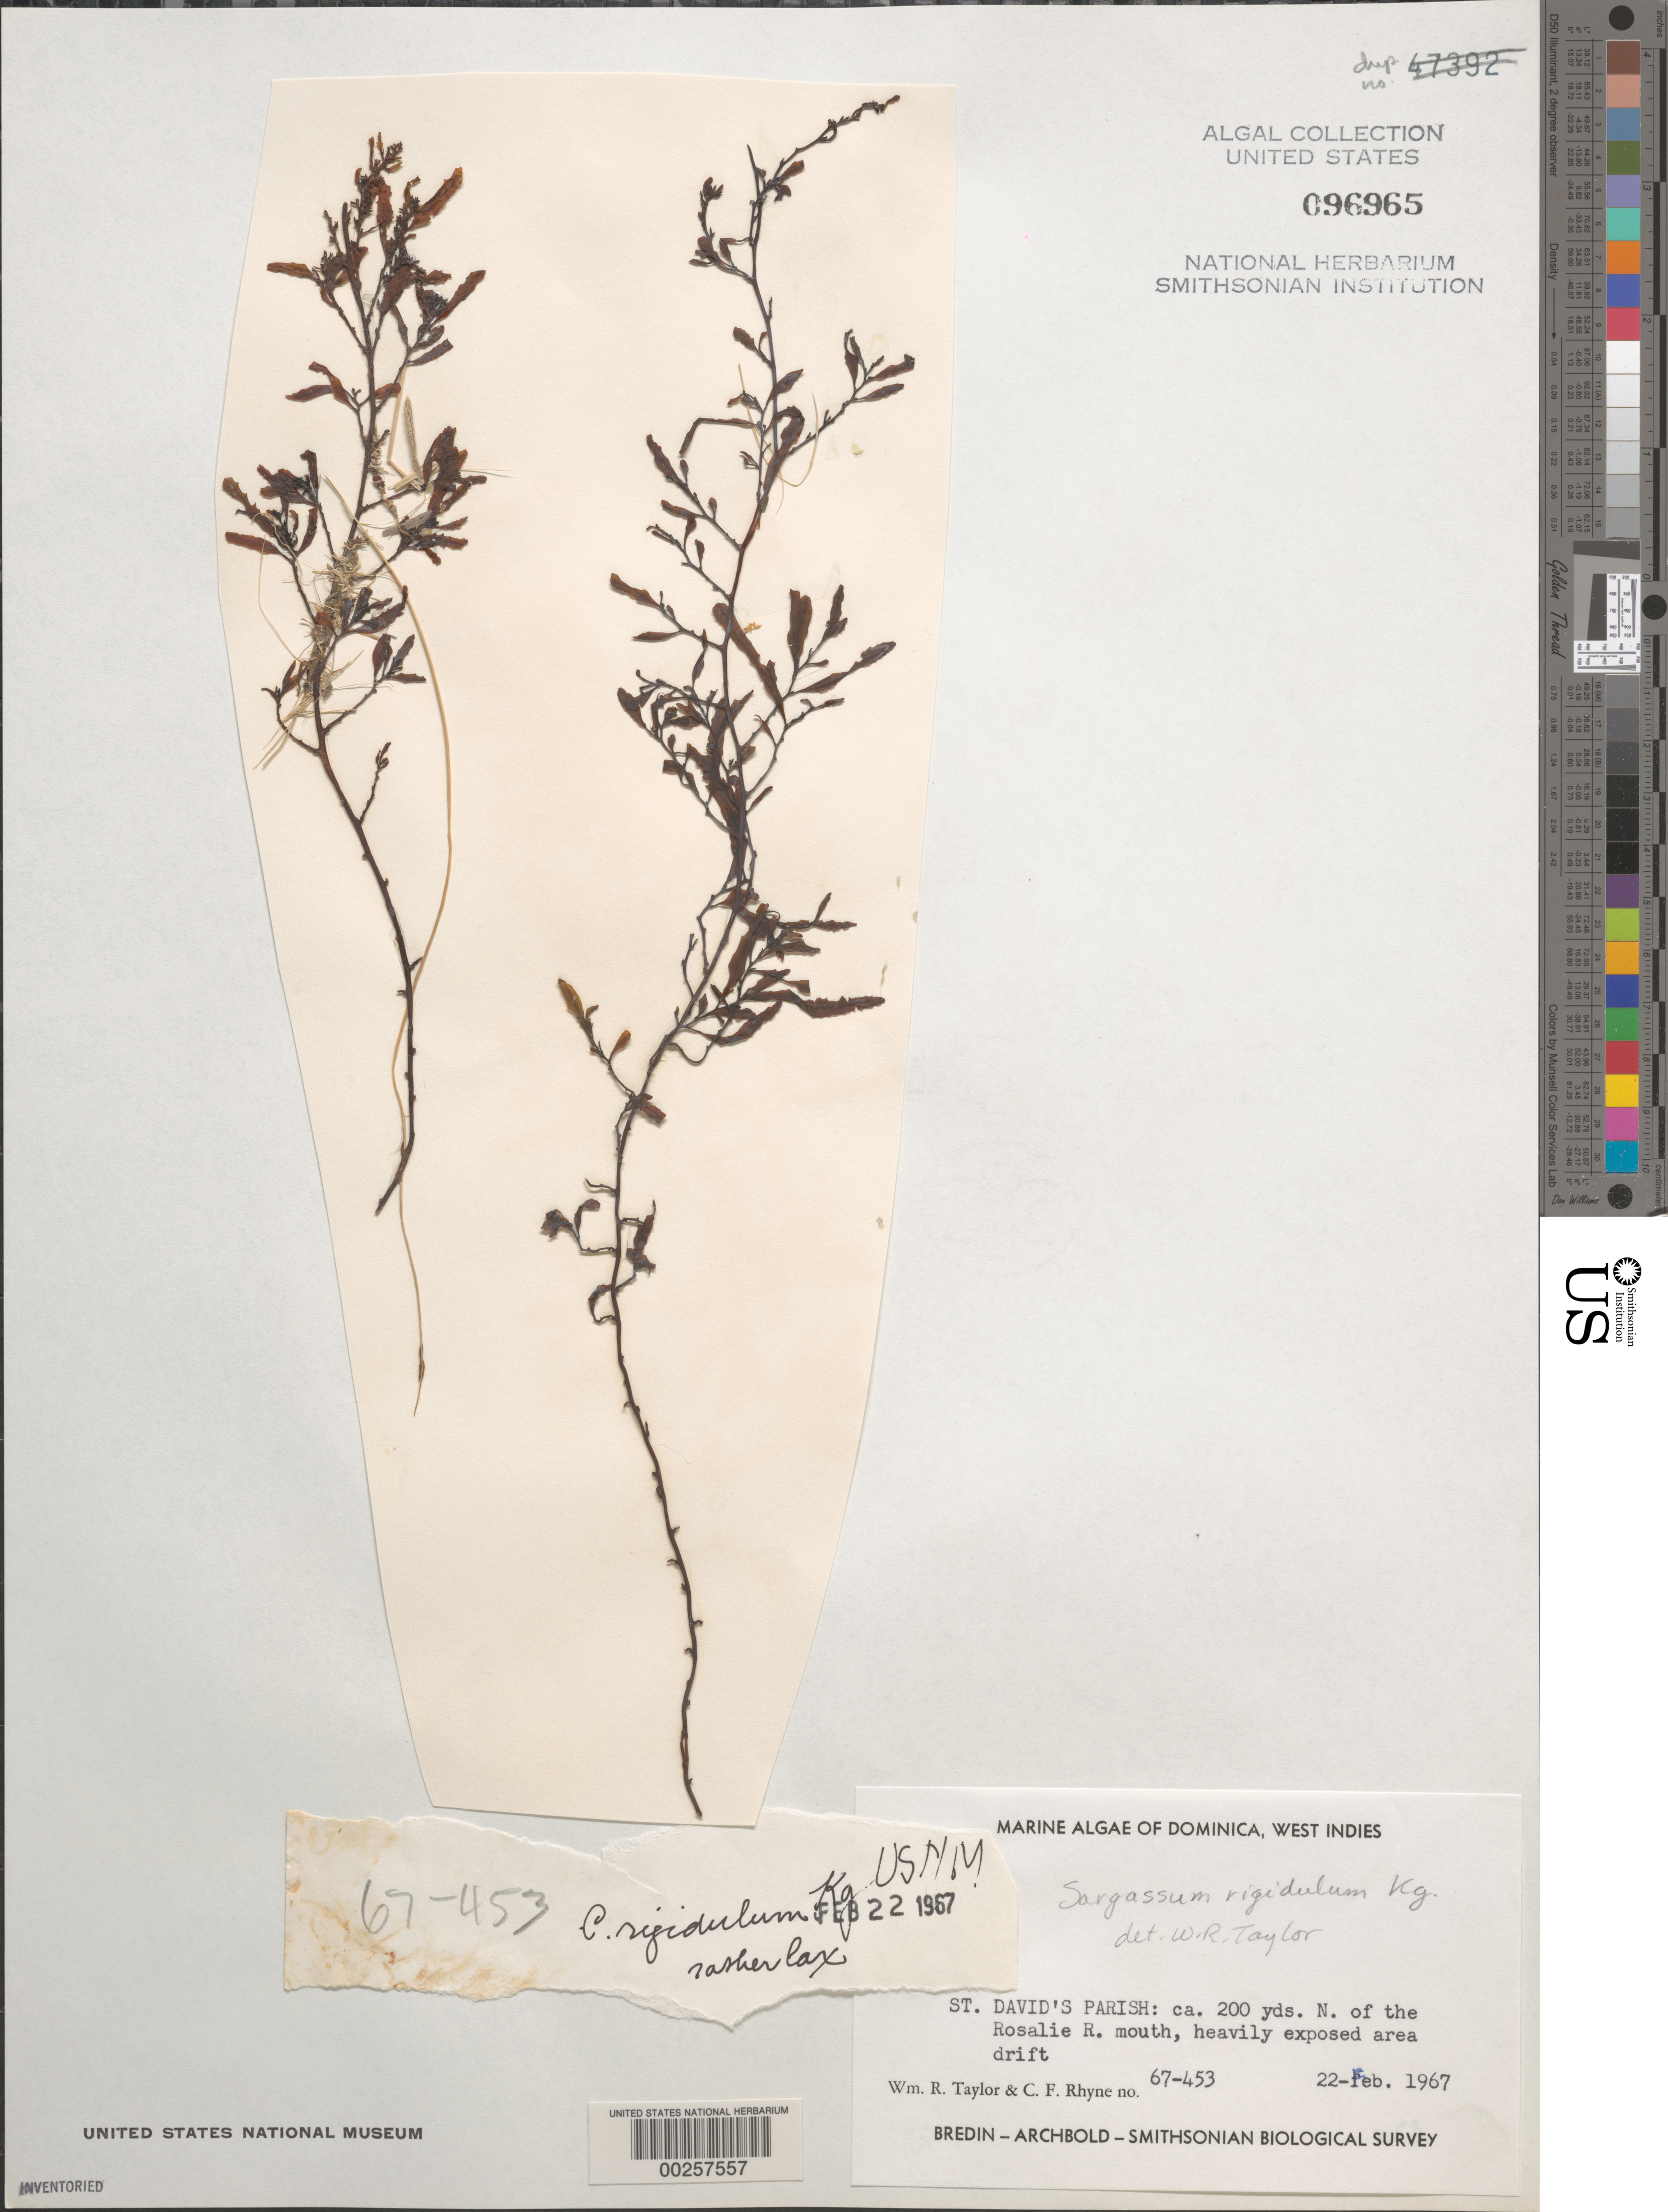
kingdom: Chromista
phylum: Ochrophyta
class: Phaeophyceae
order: Fucales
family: Sargassaceae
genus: Sargassum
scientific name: Sargassum rigidulum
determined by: Taylor, William R.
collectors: W. R. Taylor & C. Rhyne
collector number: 67-453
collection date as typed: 22 Feb 1967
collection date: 1967-02-22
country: Dominica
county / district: St. David's Parish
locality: North of Rosalie River mouth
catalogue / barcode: US 96965